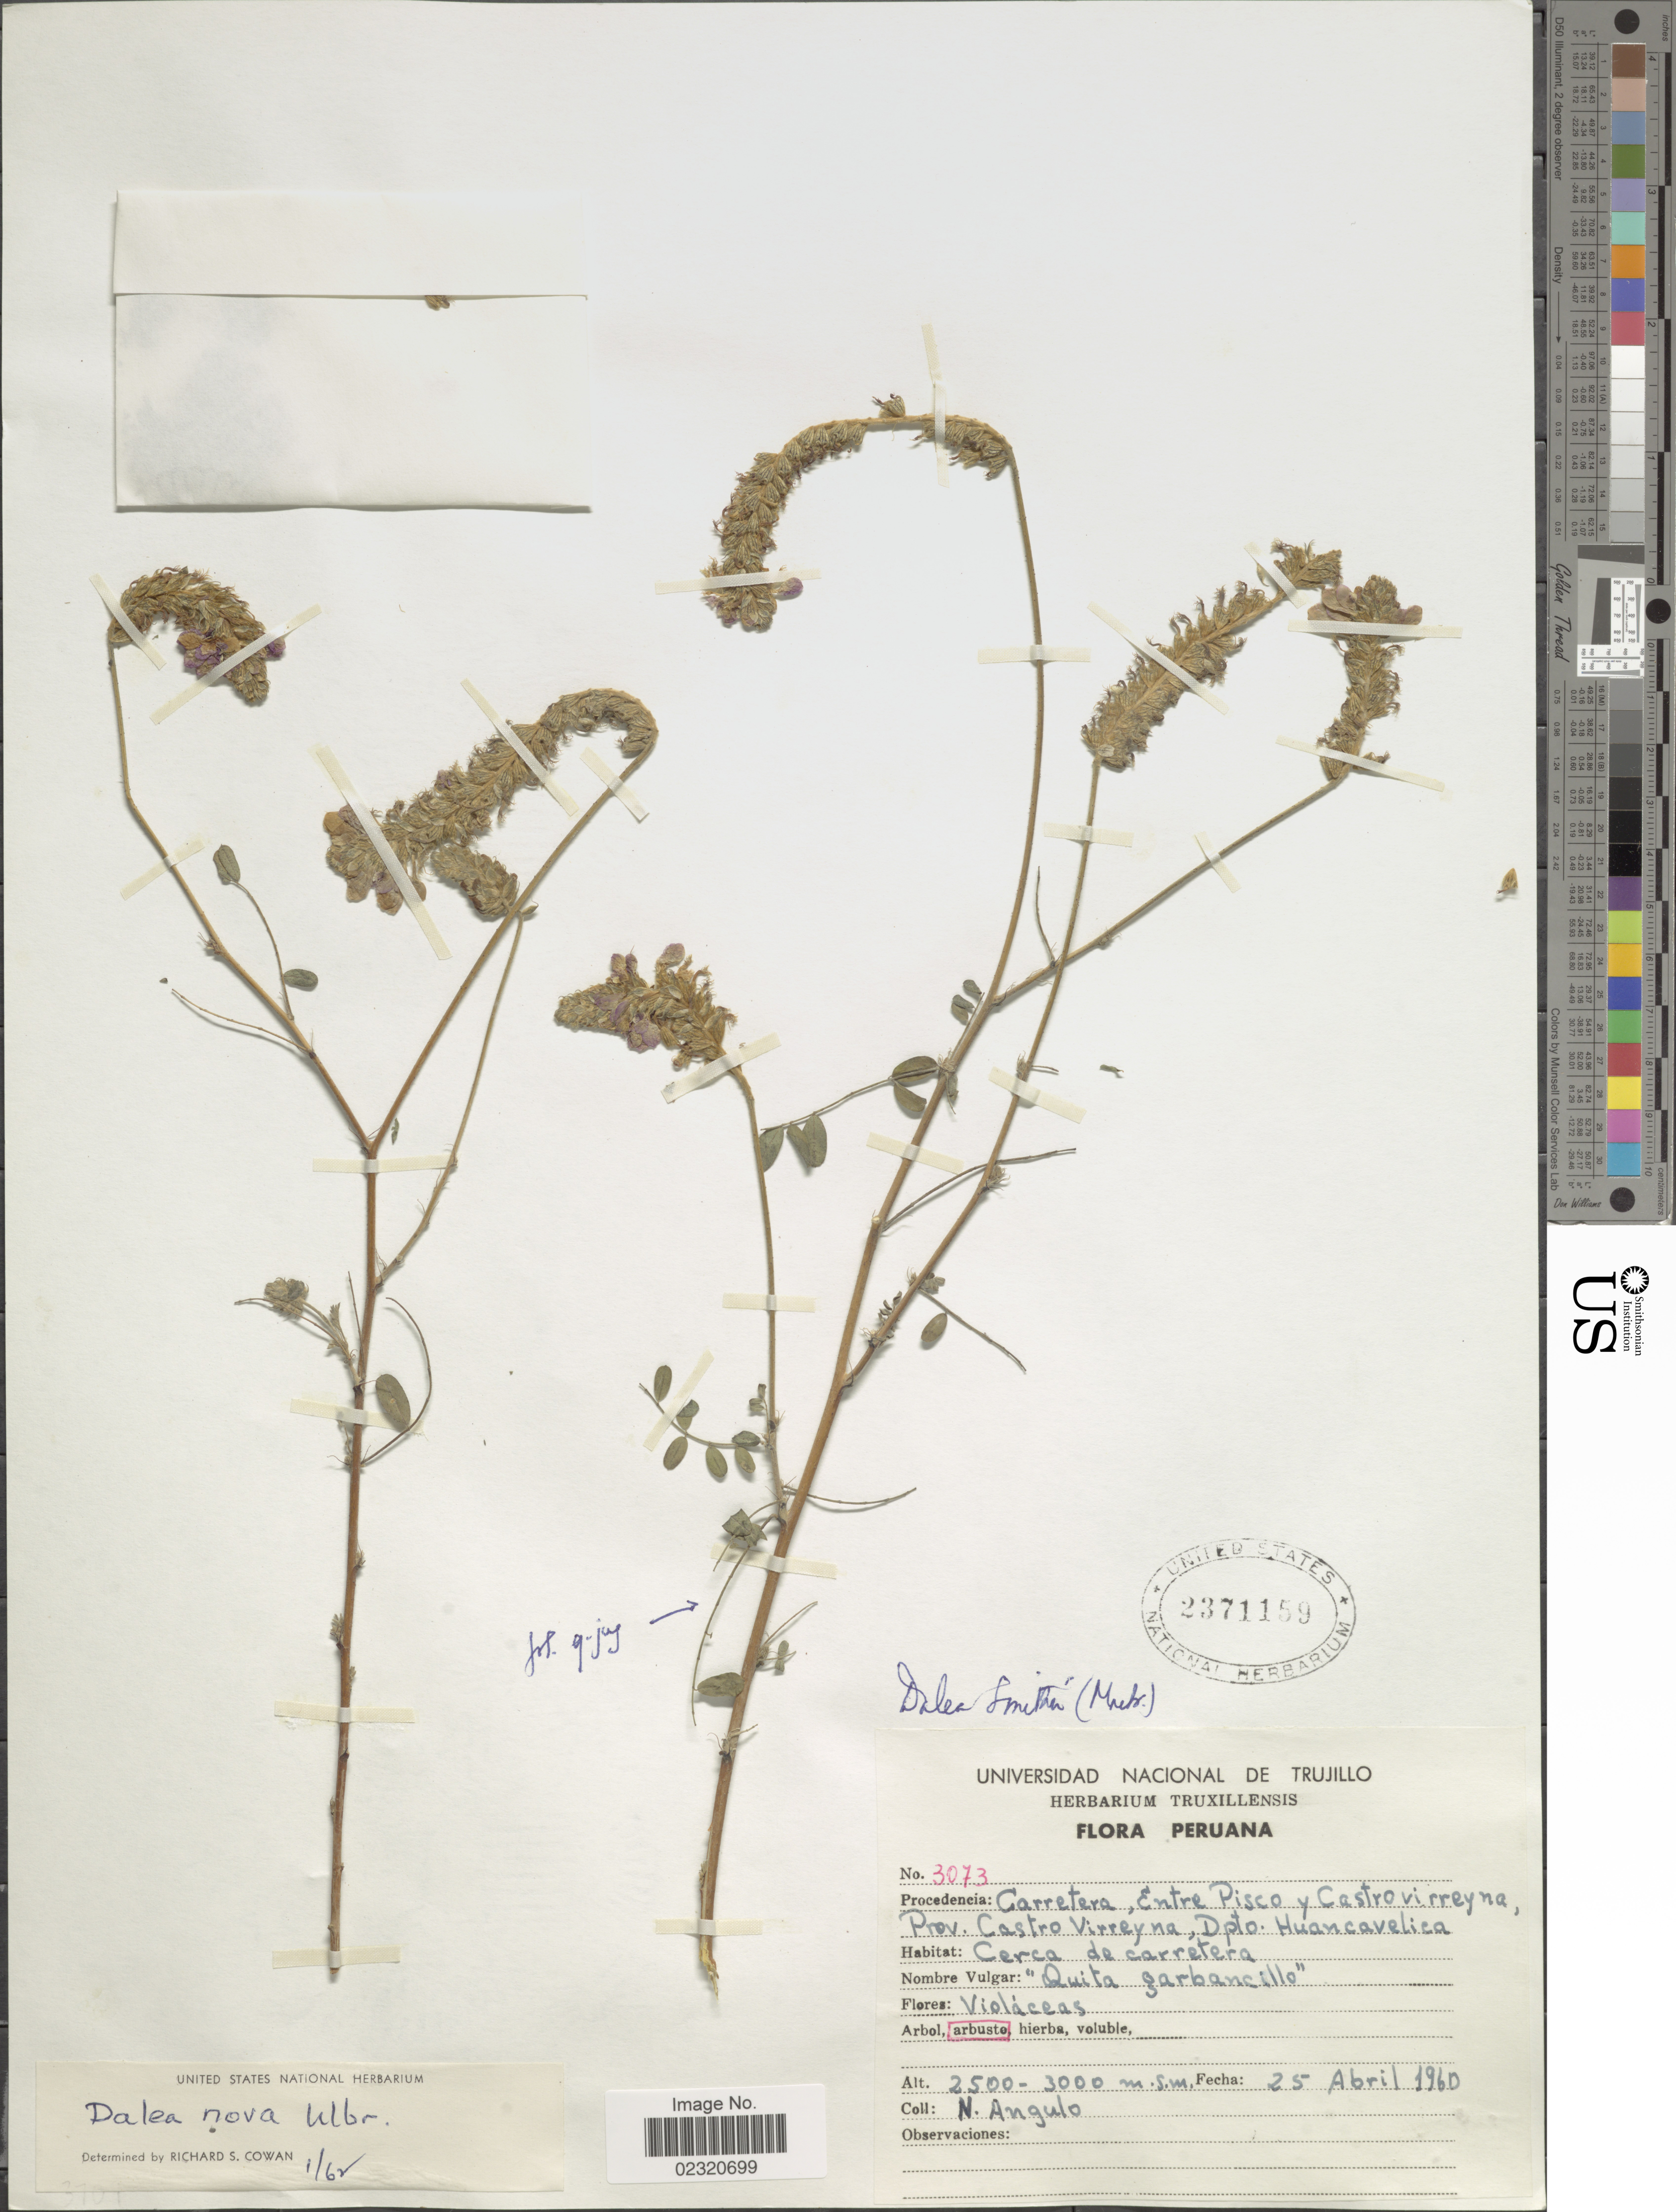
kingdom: Plantae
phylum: Tracheophyta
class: Magnoliopsida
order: Fabales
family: Fabaceae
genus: Dalea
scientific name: Dalea smithii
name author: (J.F. Macbr.) J.F. Macbr.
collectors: N. Angulo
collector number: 3073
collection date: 1960-04-25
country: Peru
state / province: Huancavelica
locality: Carretera, Entre Pisco y Castrovirreyna, Prov. Castro Virreyna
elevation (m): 2500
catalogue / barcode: US 2371159